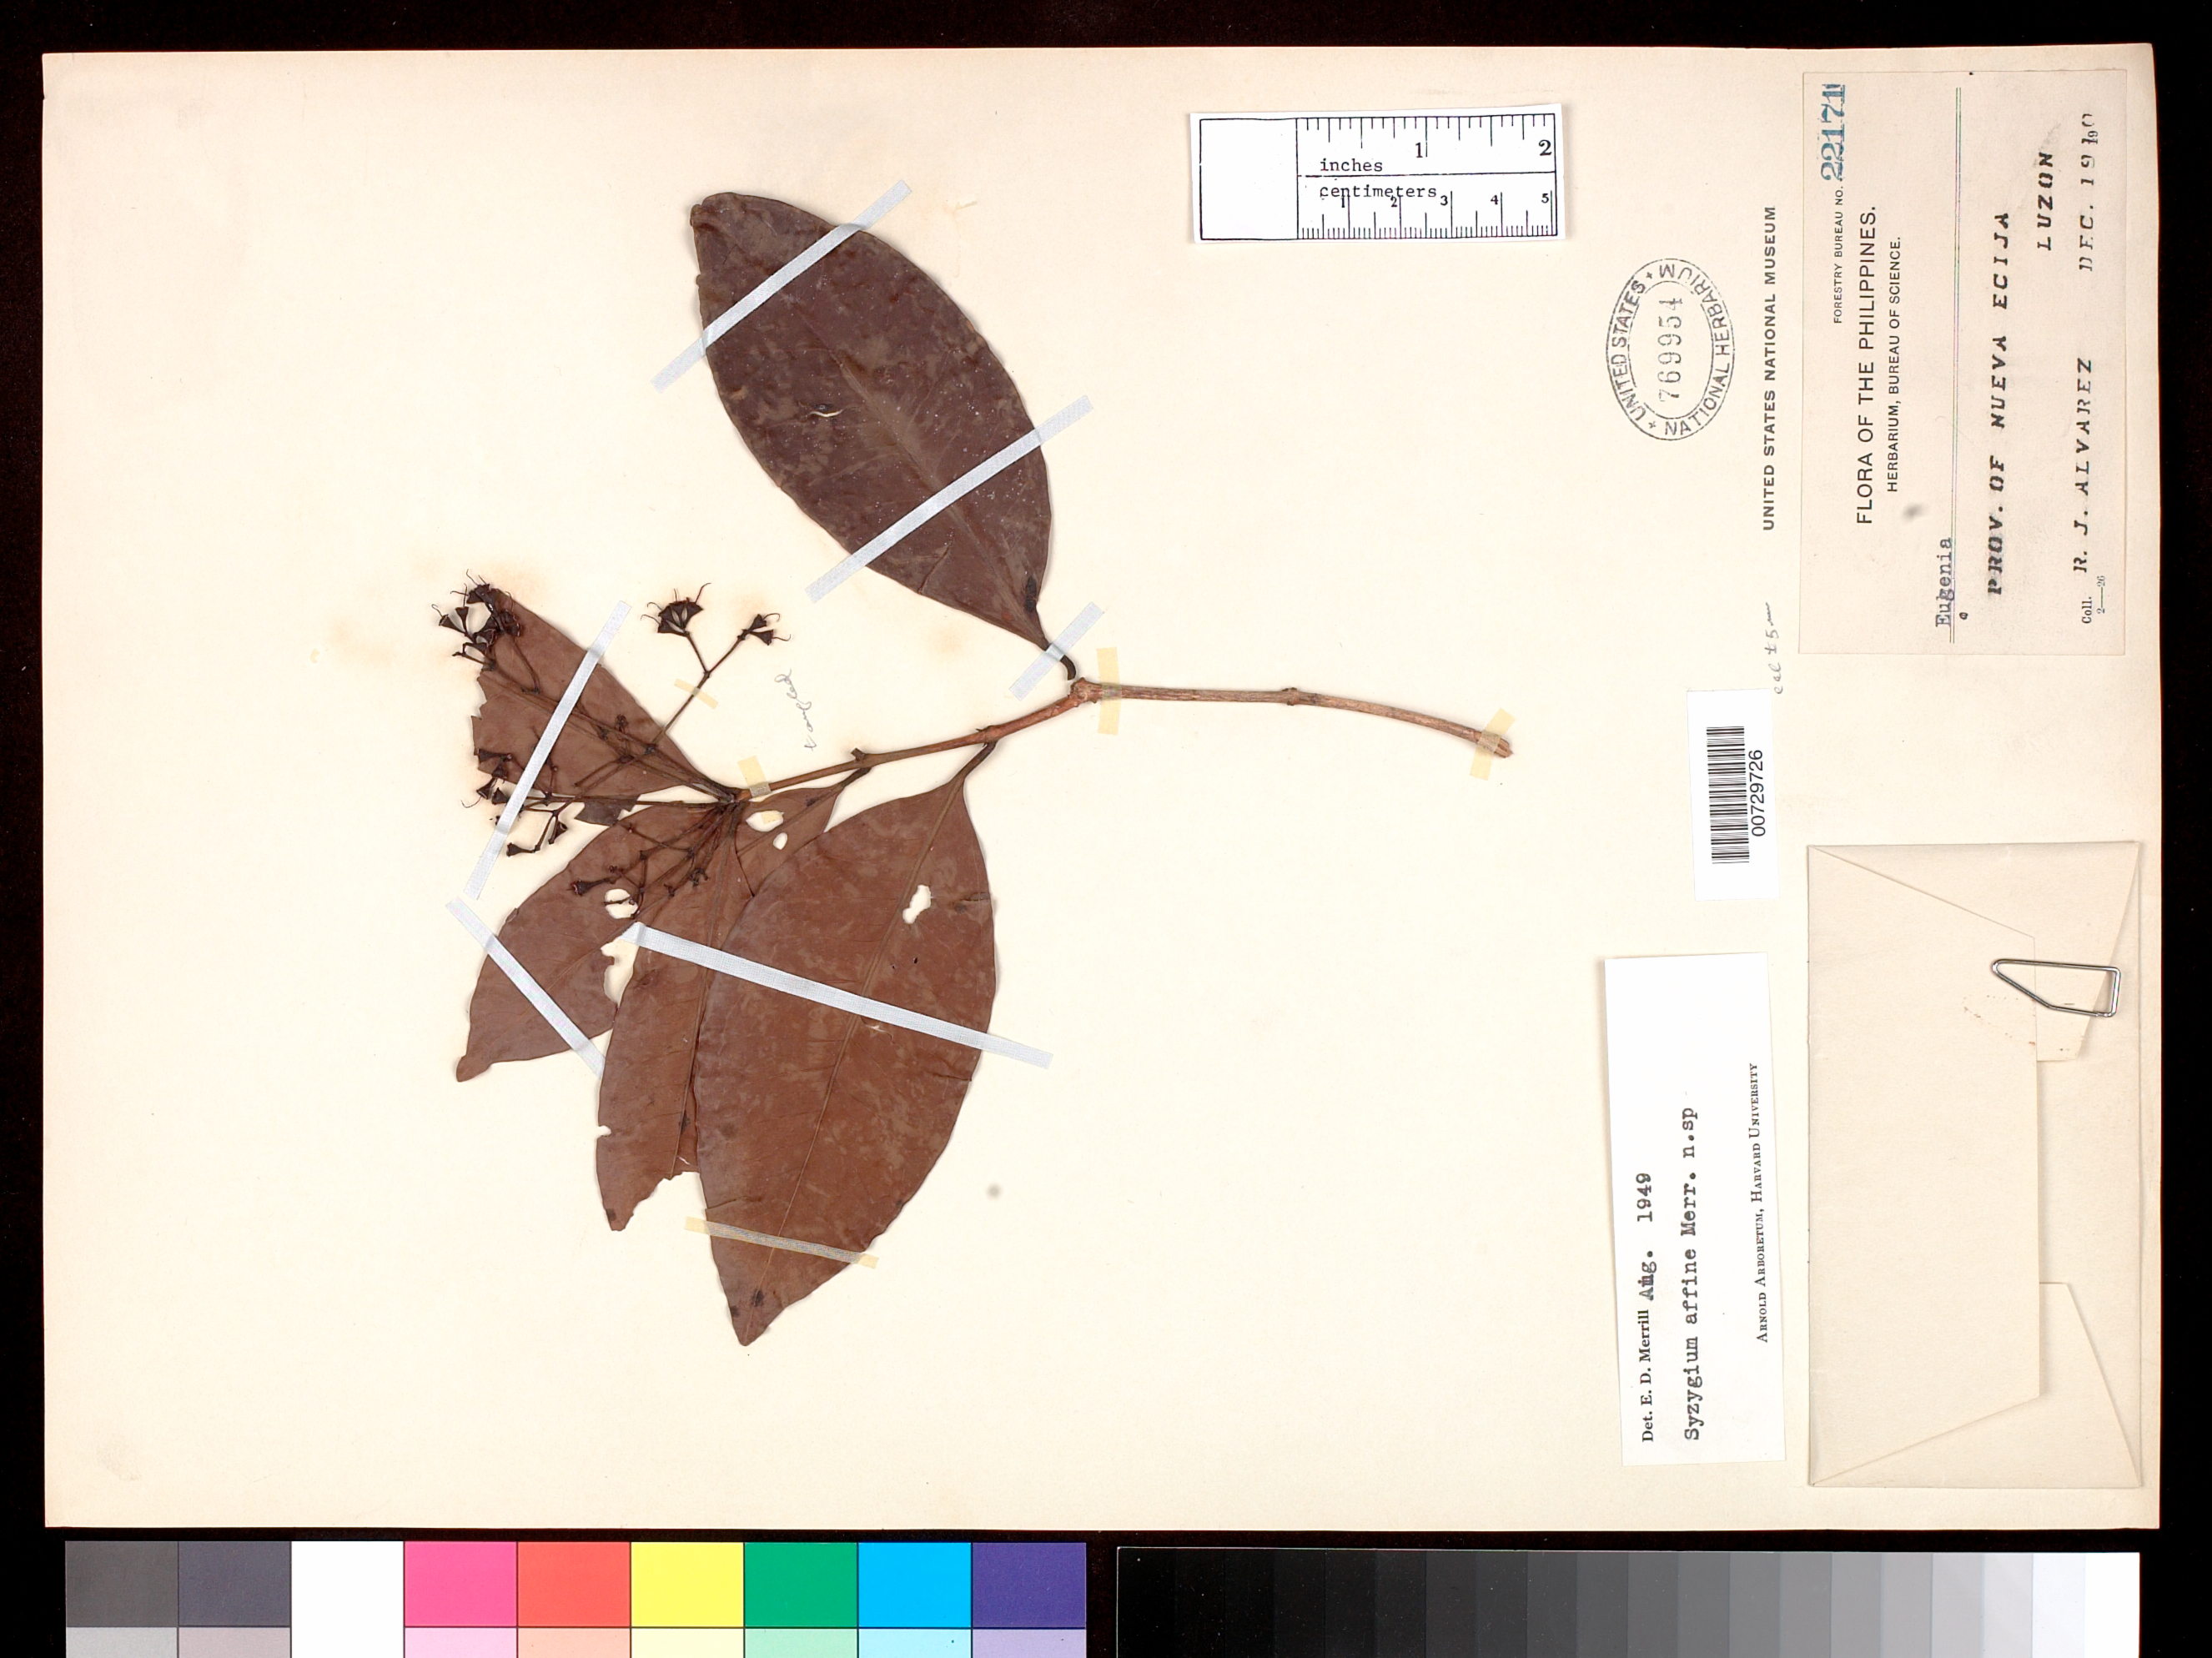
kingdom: Plantae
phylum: Tracheophyta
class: Magnoliopsida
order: Myrtales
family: Myrtaceae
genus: Syzygium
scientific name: Syzygium affine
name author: Merr.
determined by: Merrill, Elmer D.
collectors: R. Alvarez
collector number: For. Bur. 22171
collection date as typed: Dec 1910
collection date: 1910-12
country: Philippines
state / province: Central Luzon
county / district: Nueva Ecija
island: Luzon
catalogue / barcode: US 769954